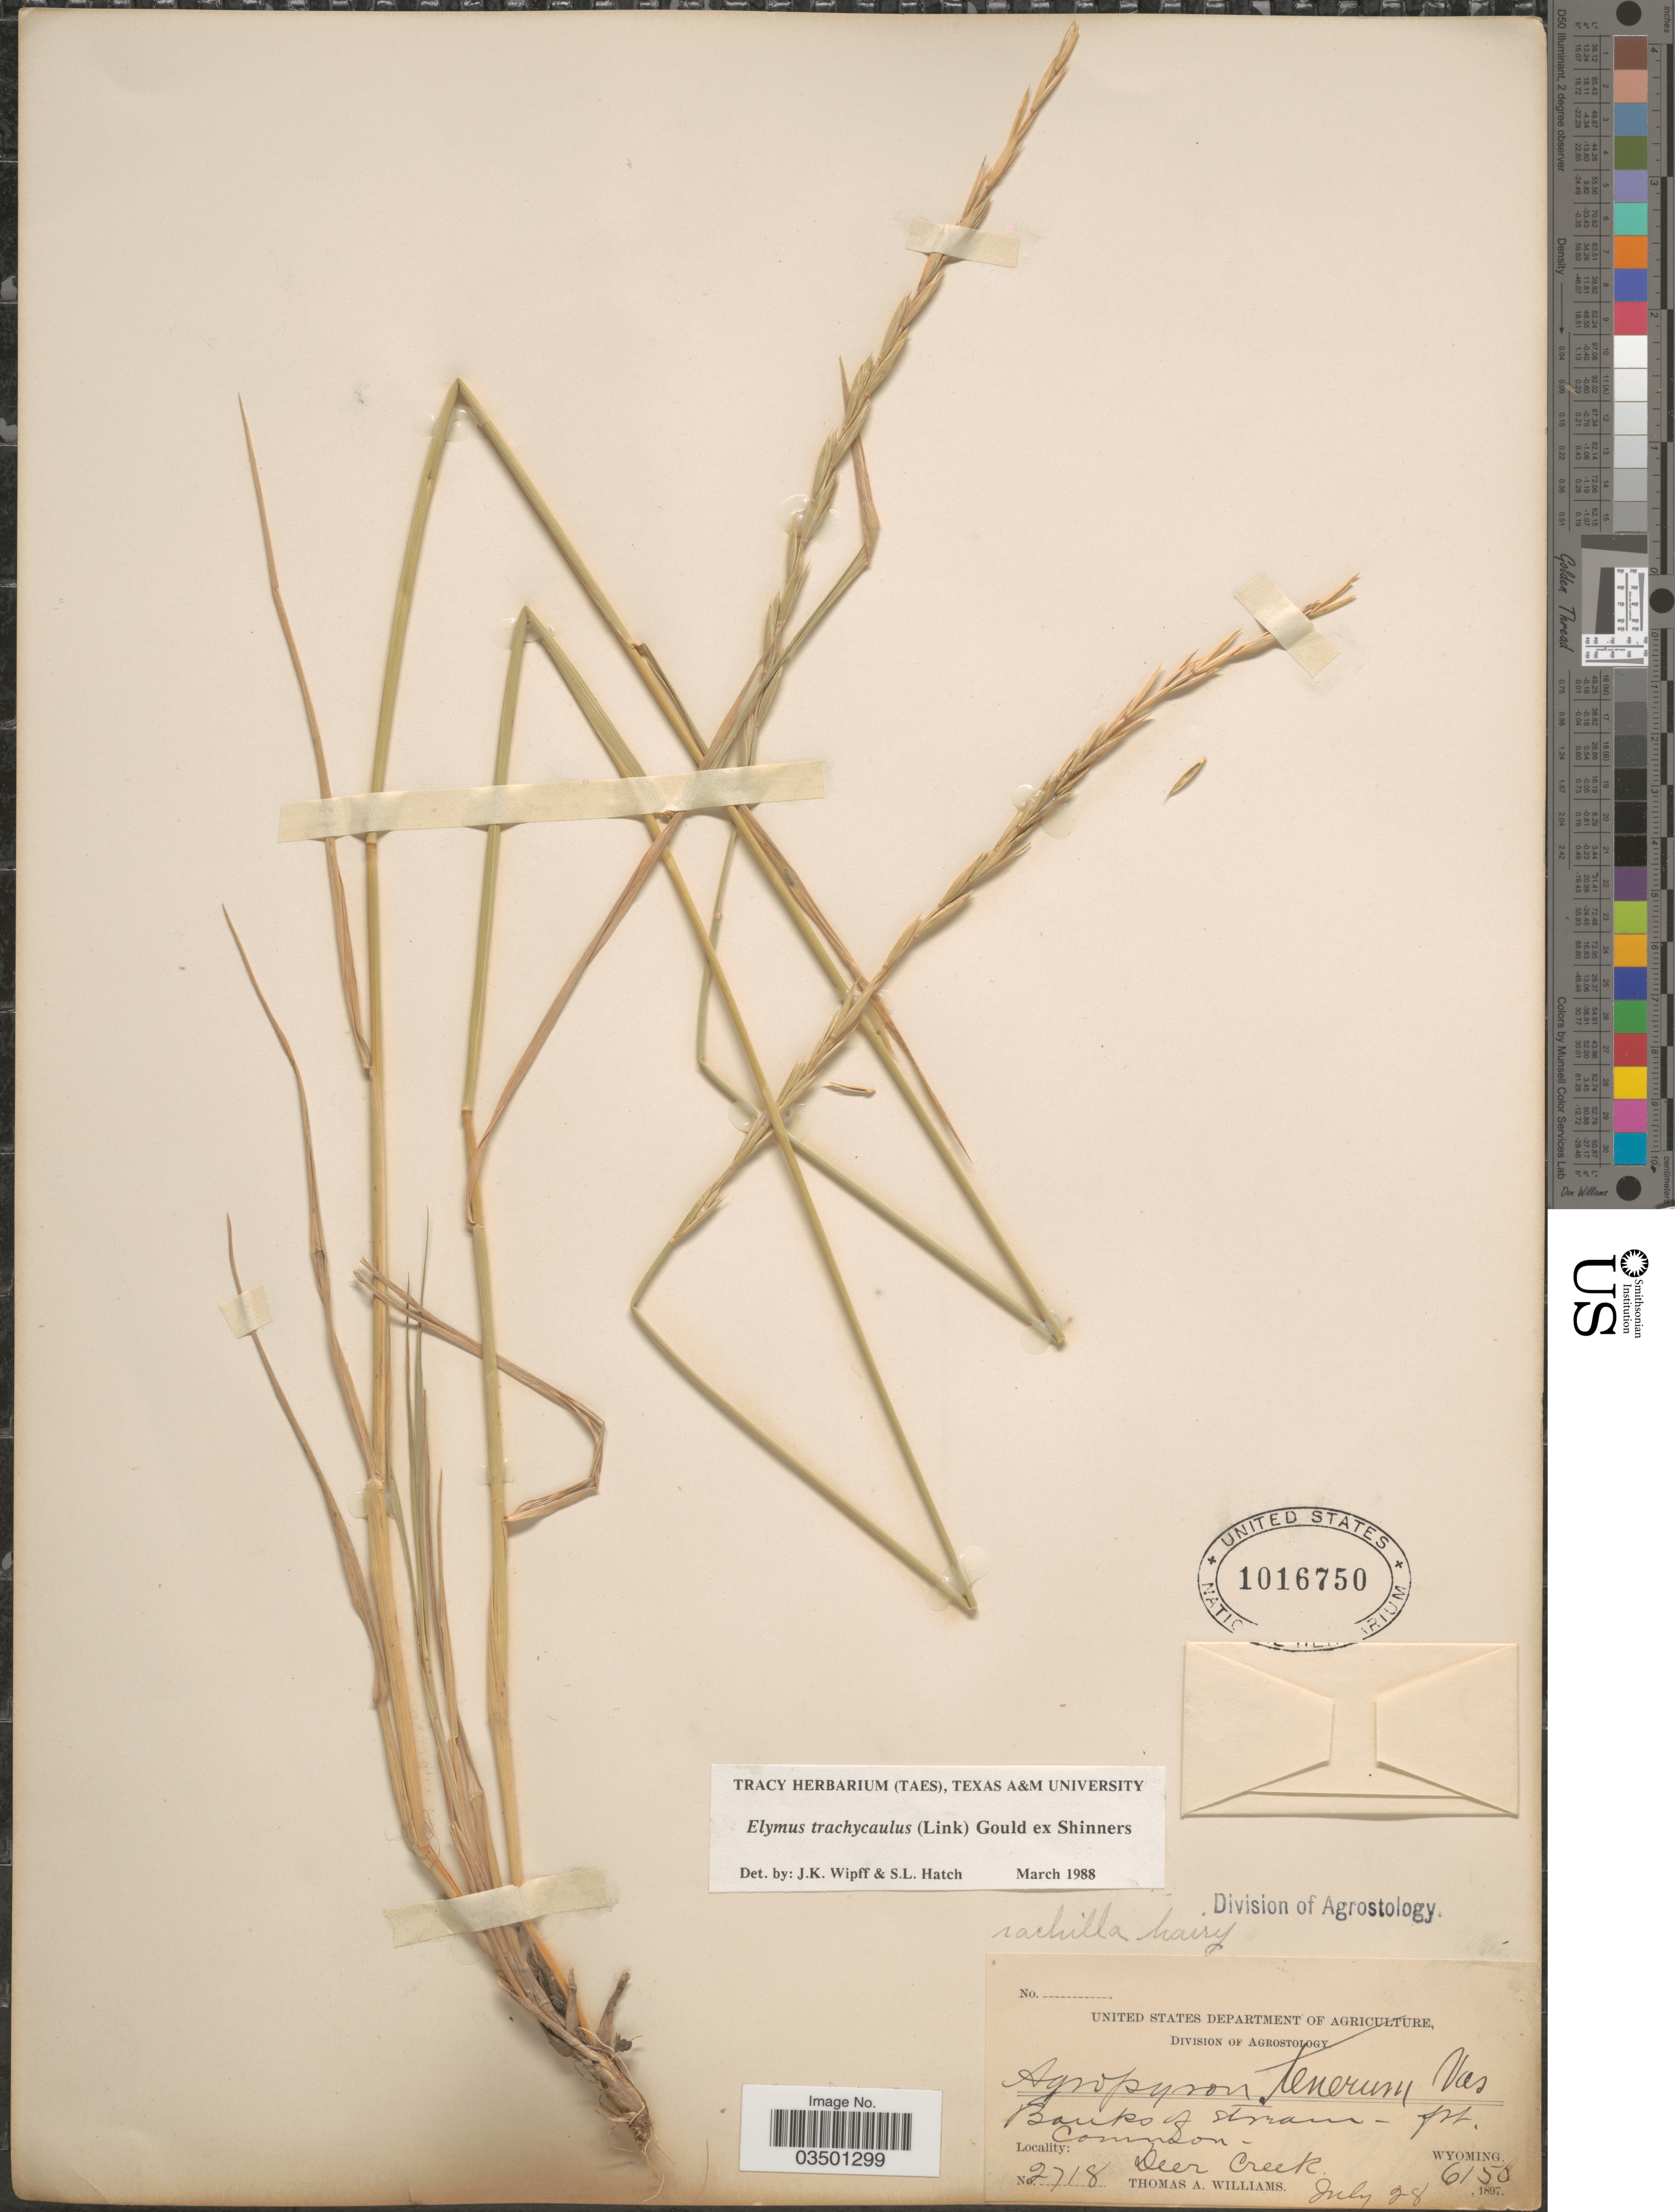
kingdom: Plantae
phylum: Tracheophyta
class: Liliopsida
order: Poales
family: Poaceae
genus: Elymus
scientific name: Elymus trachycaulus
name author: (Link) Gould ex Shinners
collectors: T. A. Williams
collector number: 2718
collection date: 1897-07-28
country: United States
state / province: Wyoming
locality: Banks of stream. Deer Creek.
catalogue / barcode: US 1016750